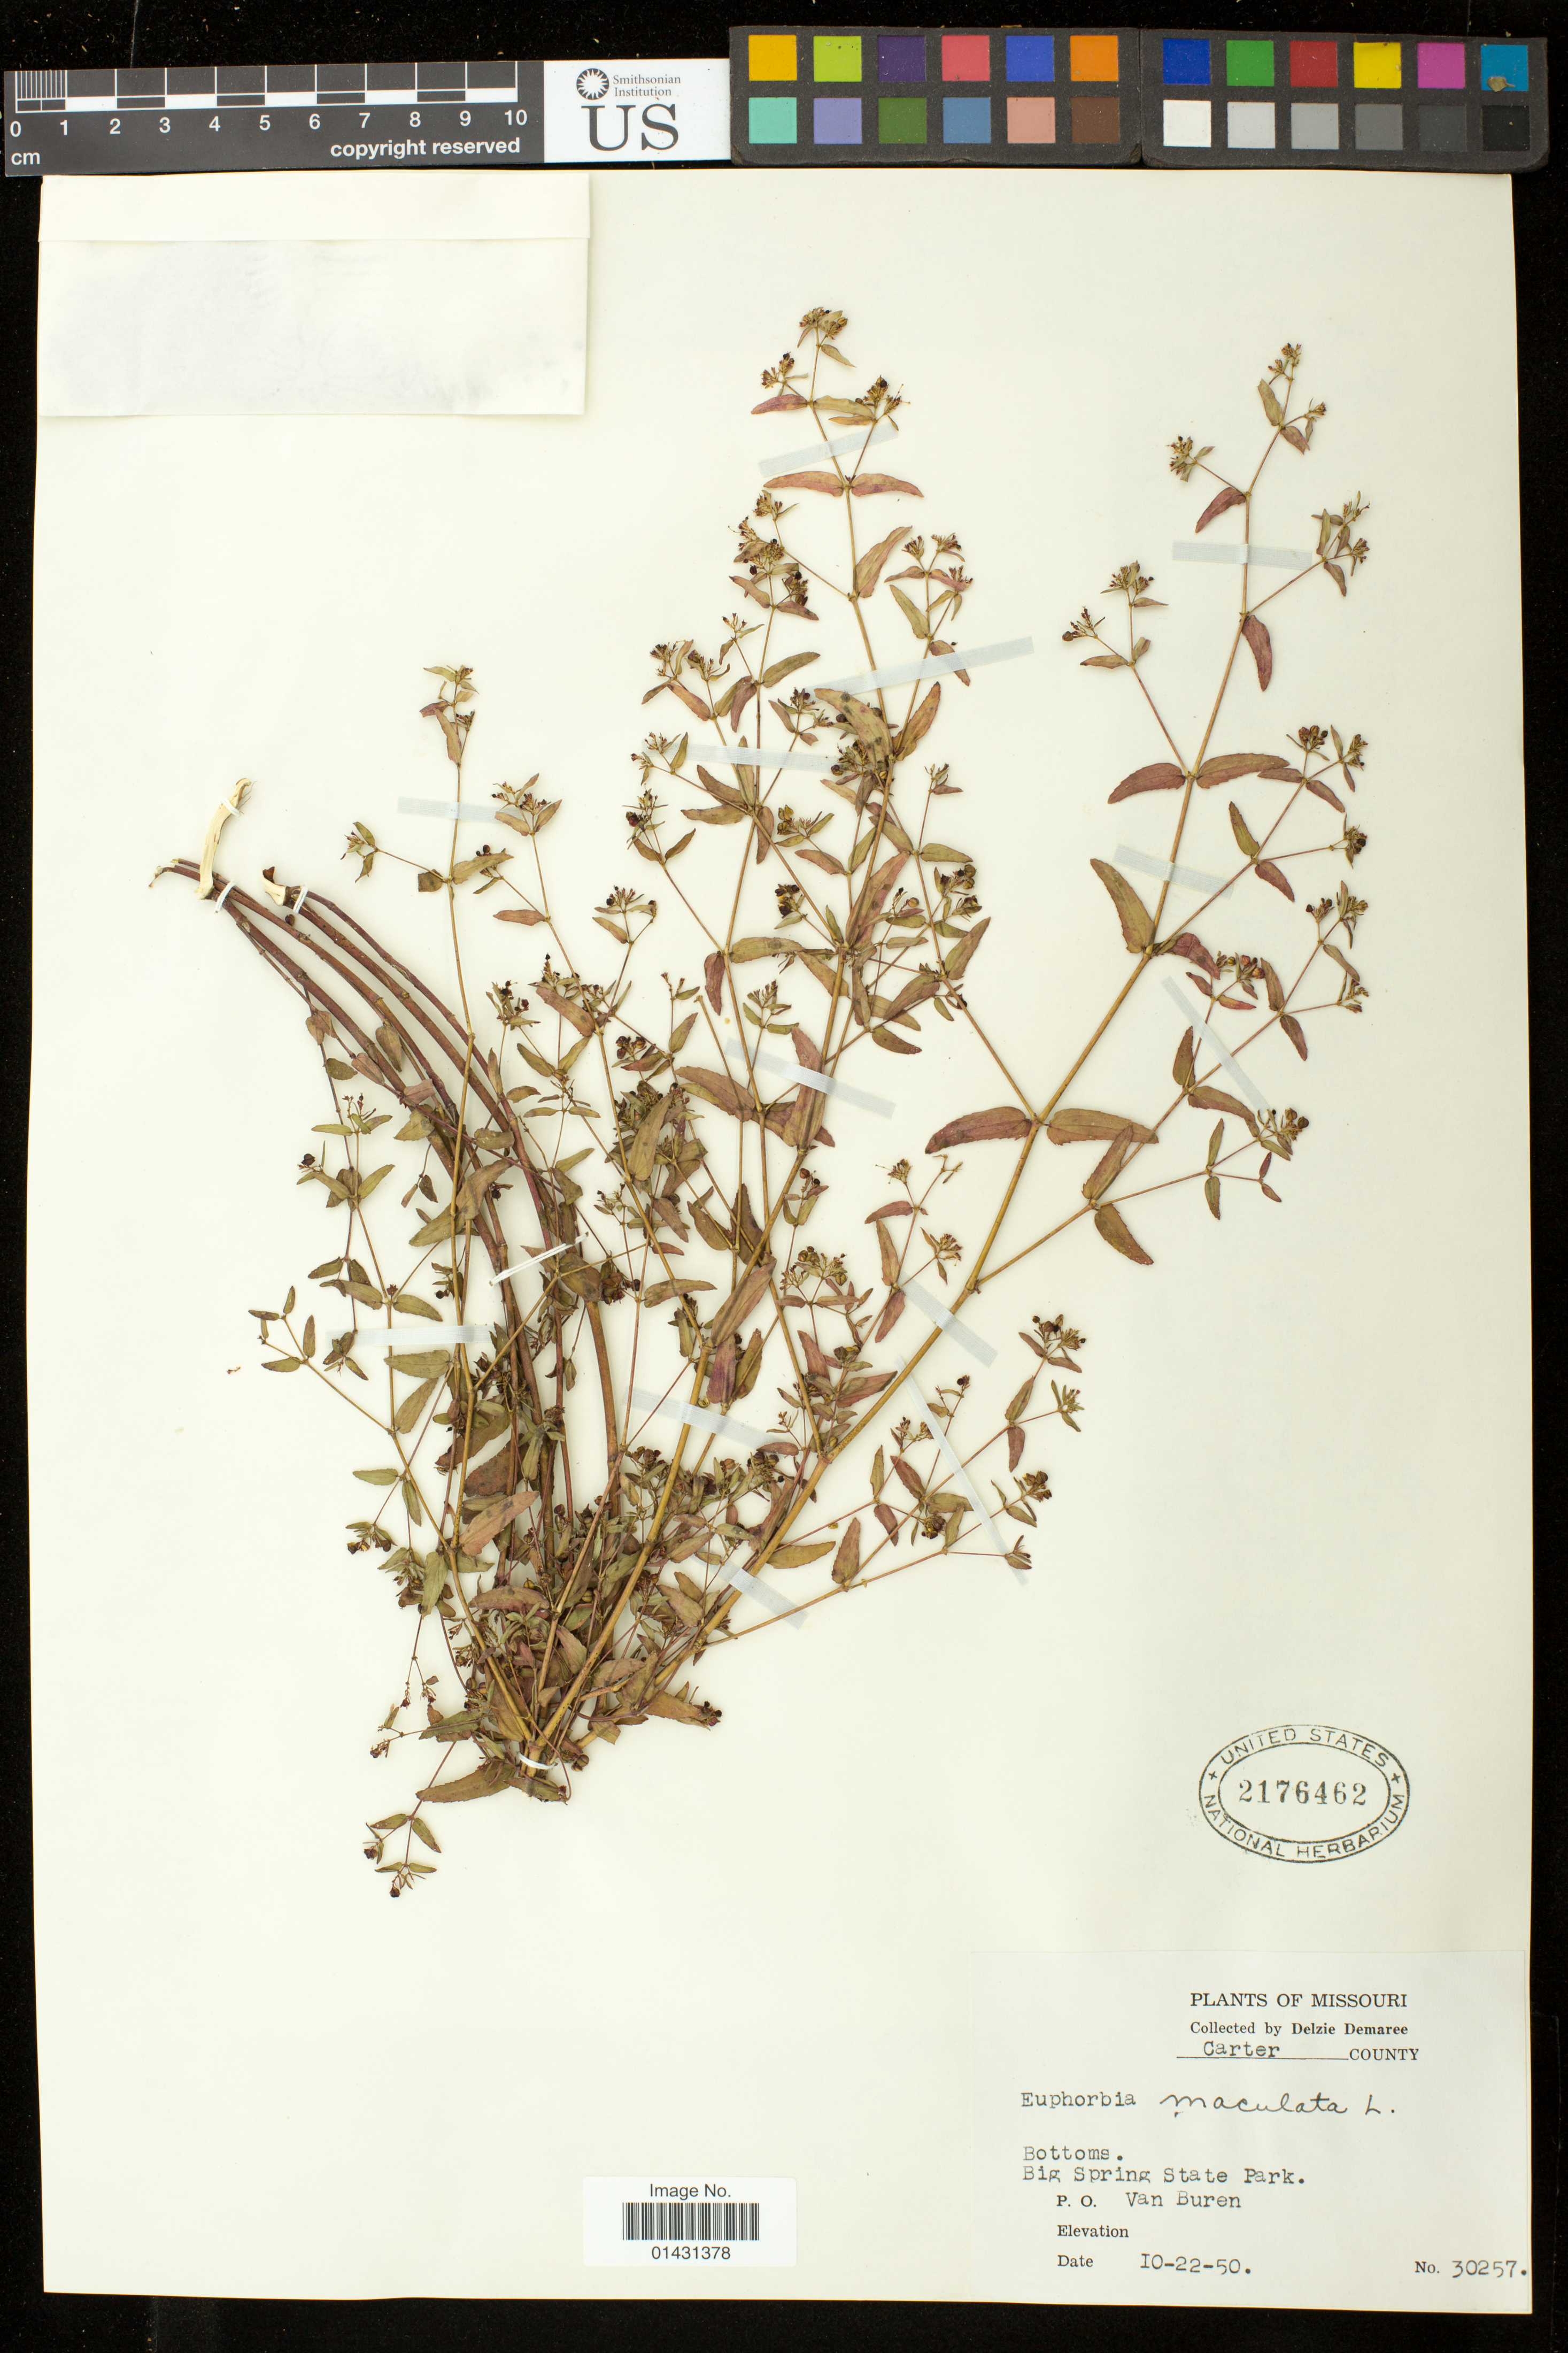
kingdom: Plantae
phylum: Tracheophyta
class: Magnoliopsida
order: Malpighiales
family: Euphorbiaceae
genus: Euphorbia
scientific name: Euphorbia maculata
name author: L.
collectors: D. Demaree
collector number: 30257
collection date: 1950-10-22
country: United States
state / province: Missouri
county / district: Carter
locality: Big Spring State Park; P. O. Van Buren.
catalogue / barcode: US 2176462